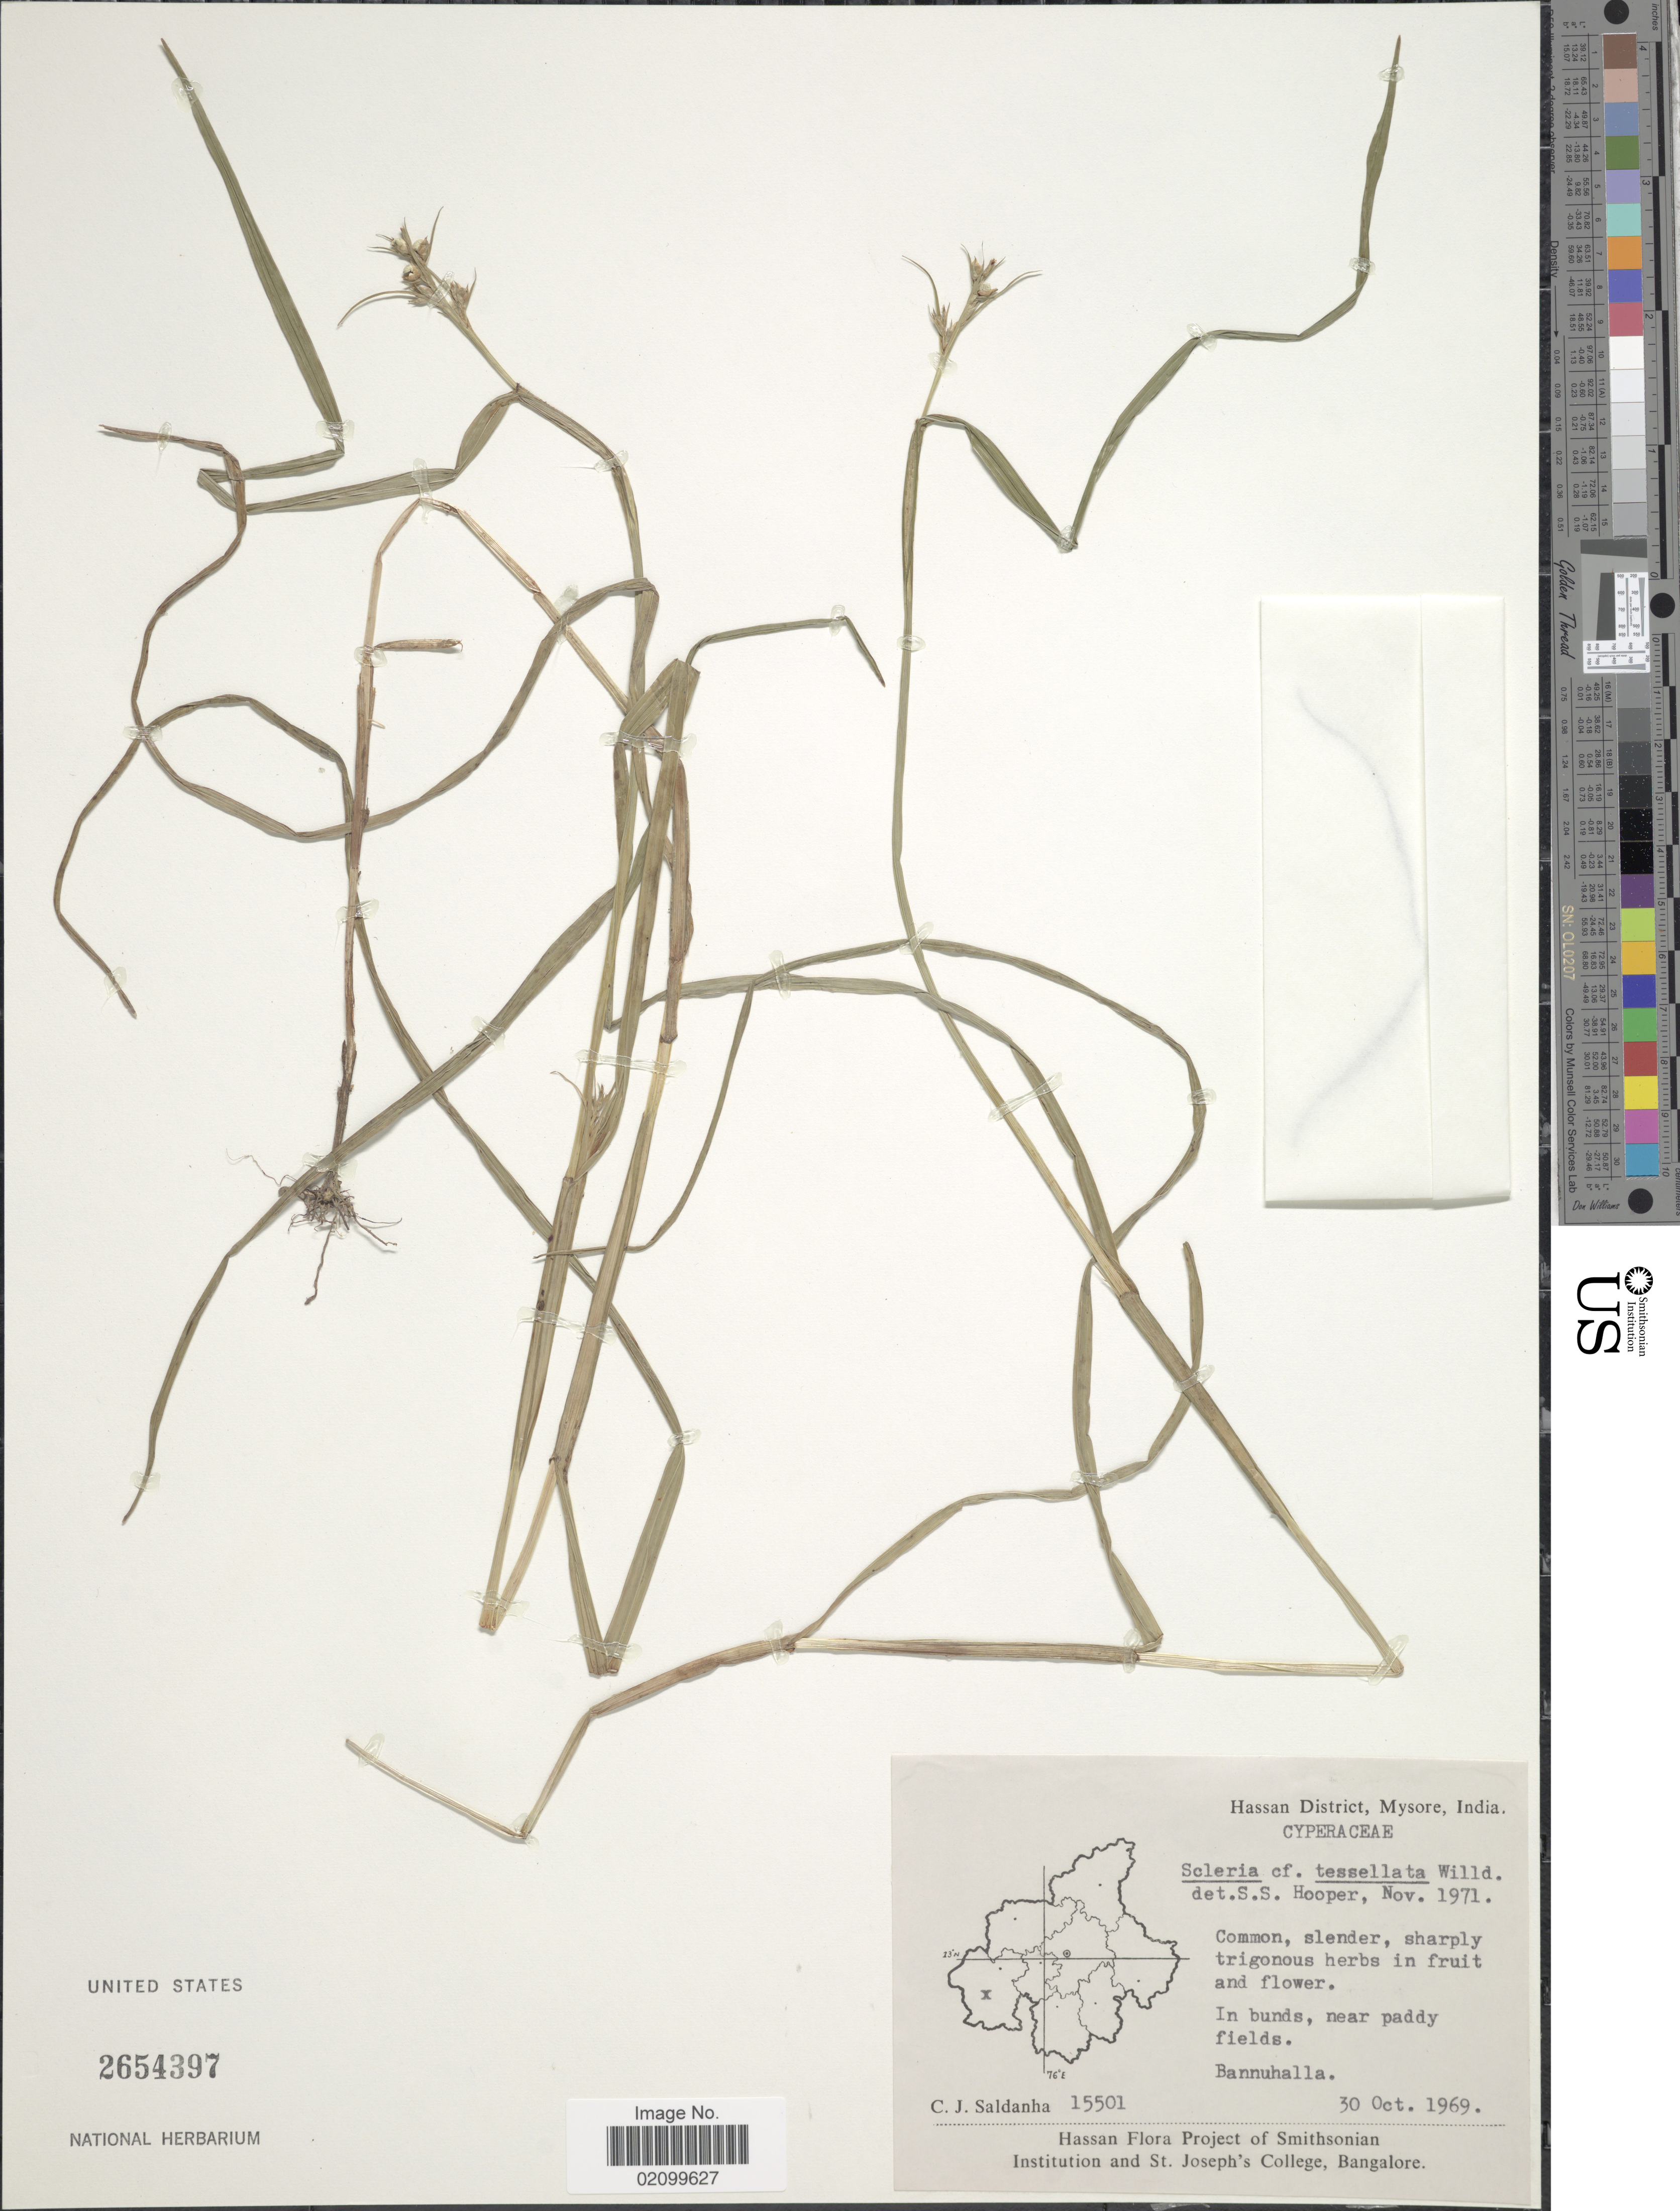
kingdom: Plantae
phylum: Tracheophyta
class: Liliopsida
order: Poales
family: Cyperaceae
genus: Scleria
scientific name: Scleria tessellata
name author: Willd.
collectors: C. J. Saldanha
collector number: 15501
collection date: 1969-10-30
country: India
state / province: Karnataka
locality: Hassan District, Mysore. Bannuhalla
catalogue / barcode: US 2654397